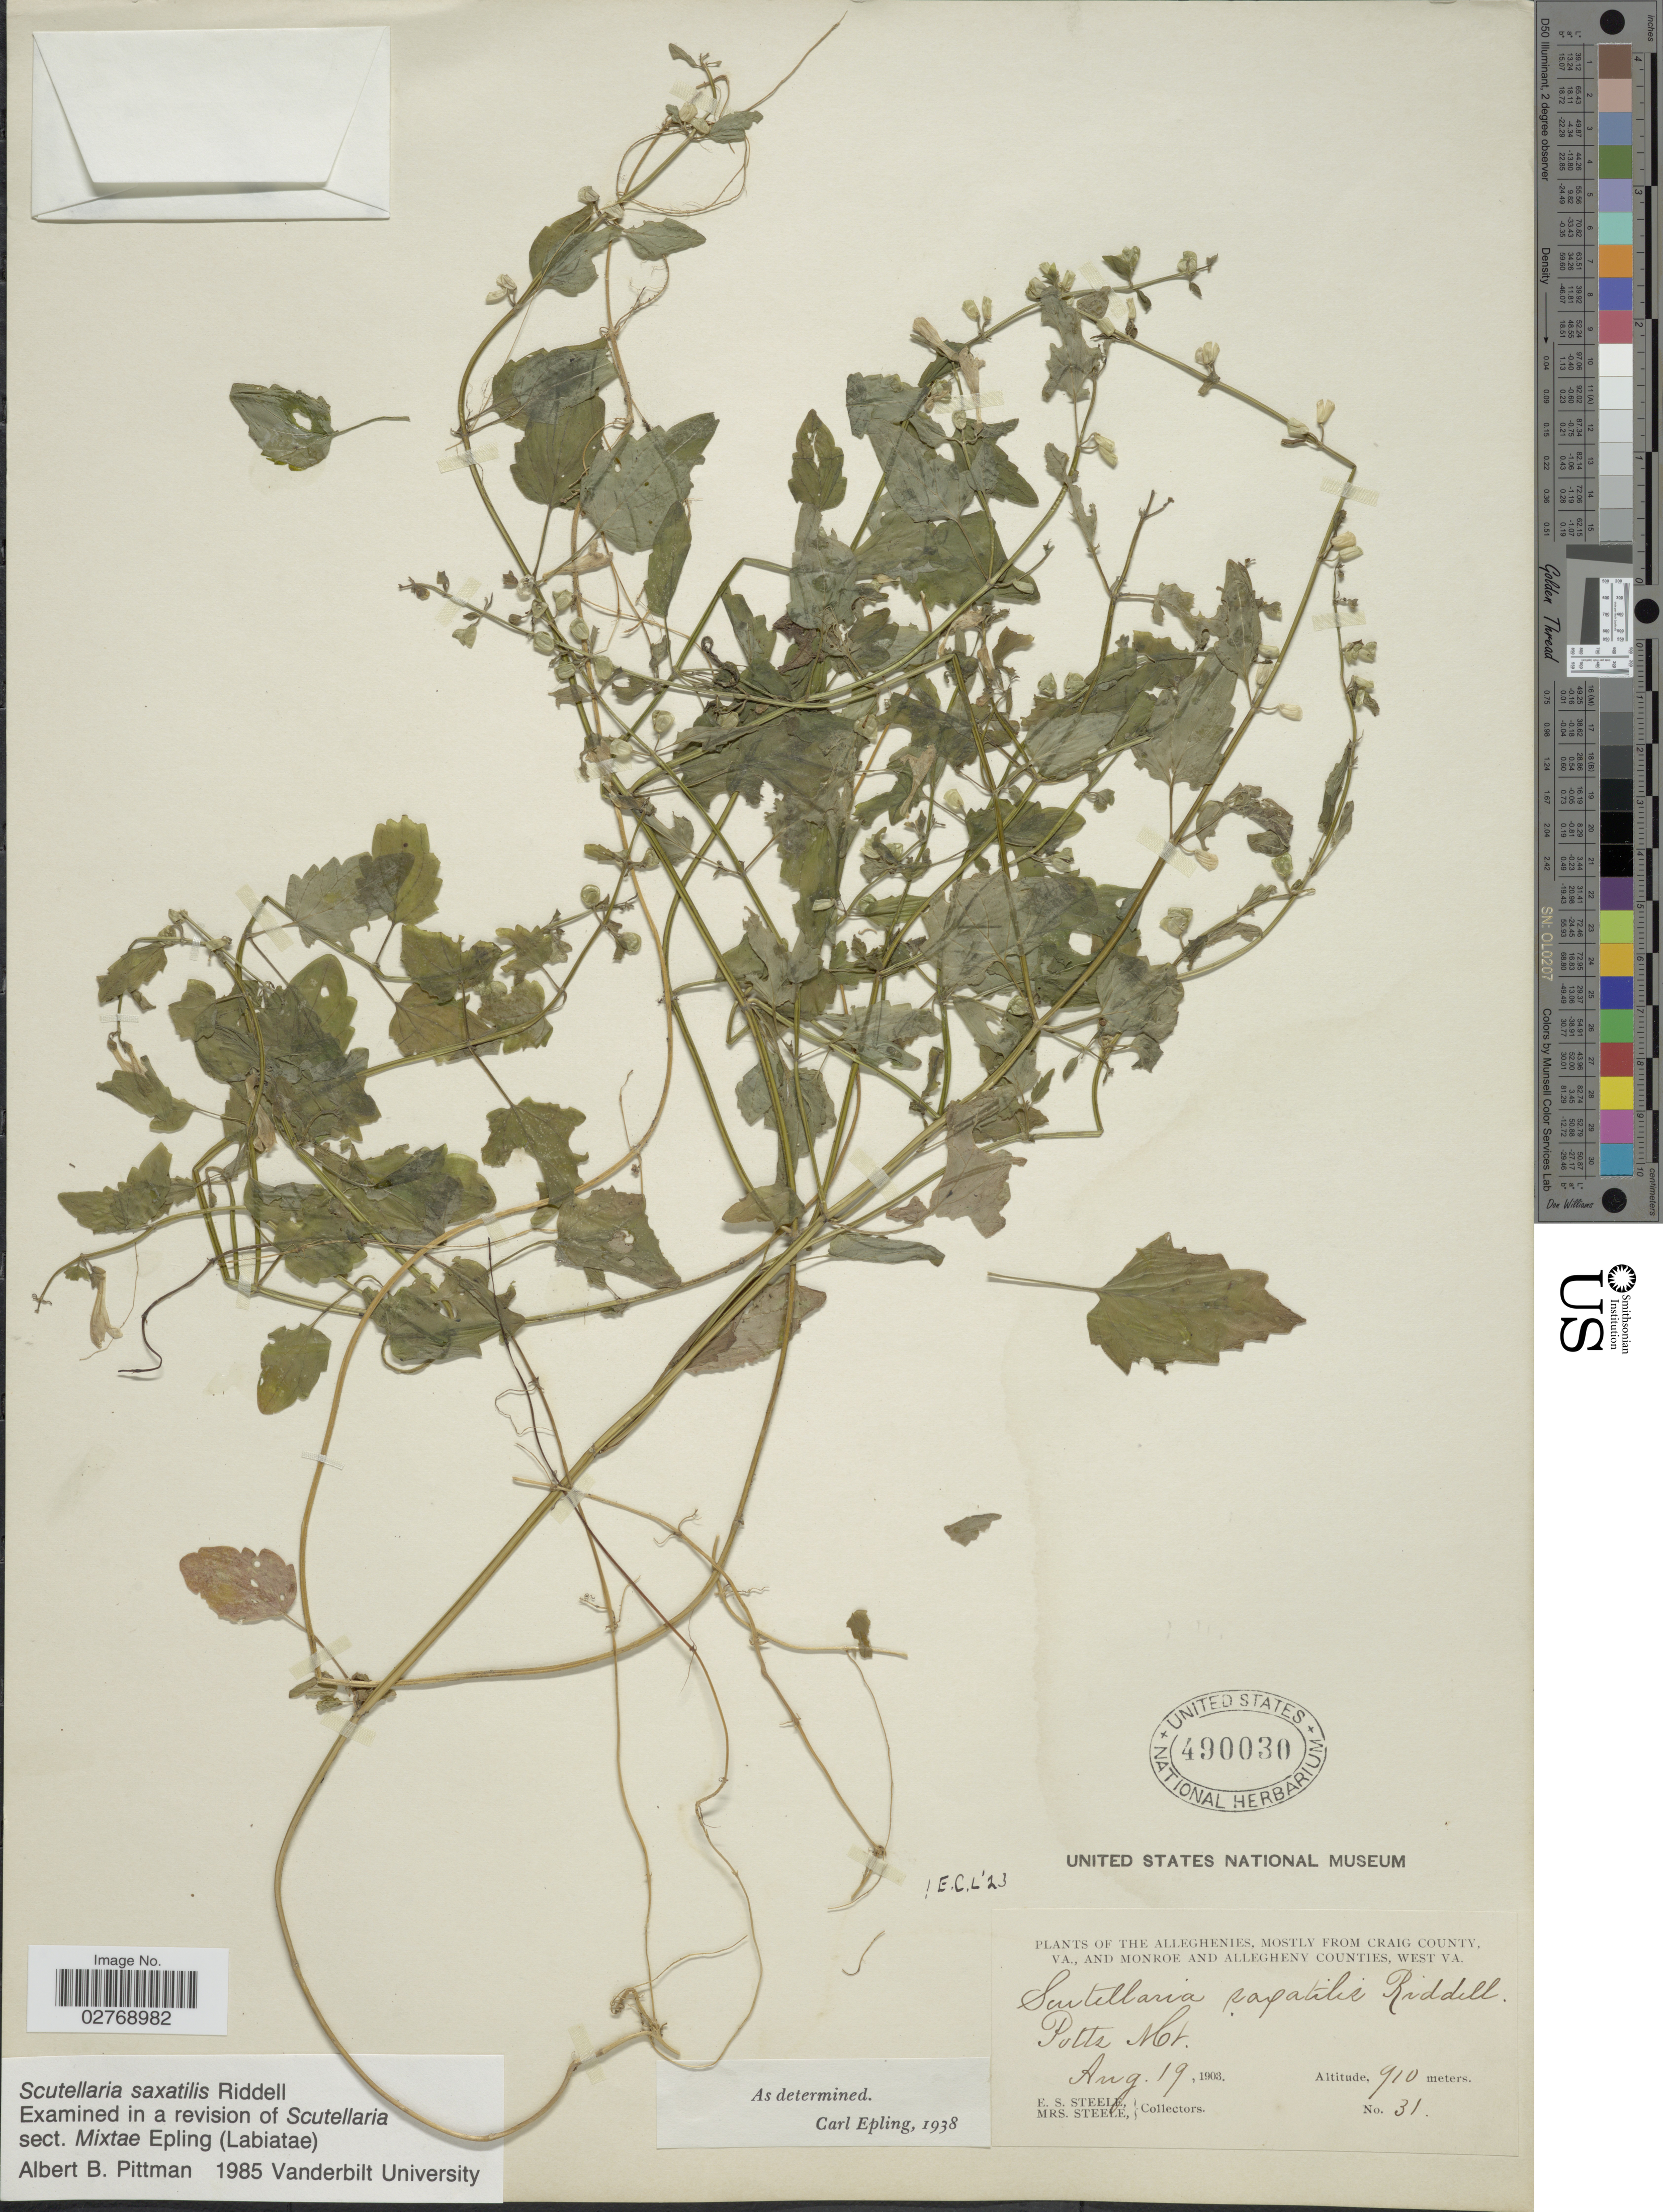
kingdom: Plantae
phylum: Tracheophyta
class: Magnoliopsida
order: Lamiales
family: Lamiaceae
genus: Scutellaria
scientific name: Scutellaria saxatilis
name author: Riddell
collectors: E. Steele & Mrs. E. S. Steele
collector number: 31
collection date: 1903-08-19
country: United States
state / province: Virginia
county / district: Craig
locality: The Alleghenies, Mostly from Craig County, Va., and Monroe and Allegheny Counties, West Va., Potts Mt.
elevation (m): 910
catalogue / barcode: US 490030